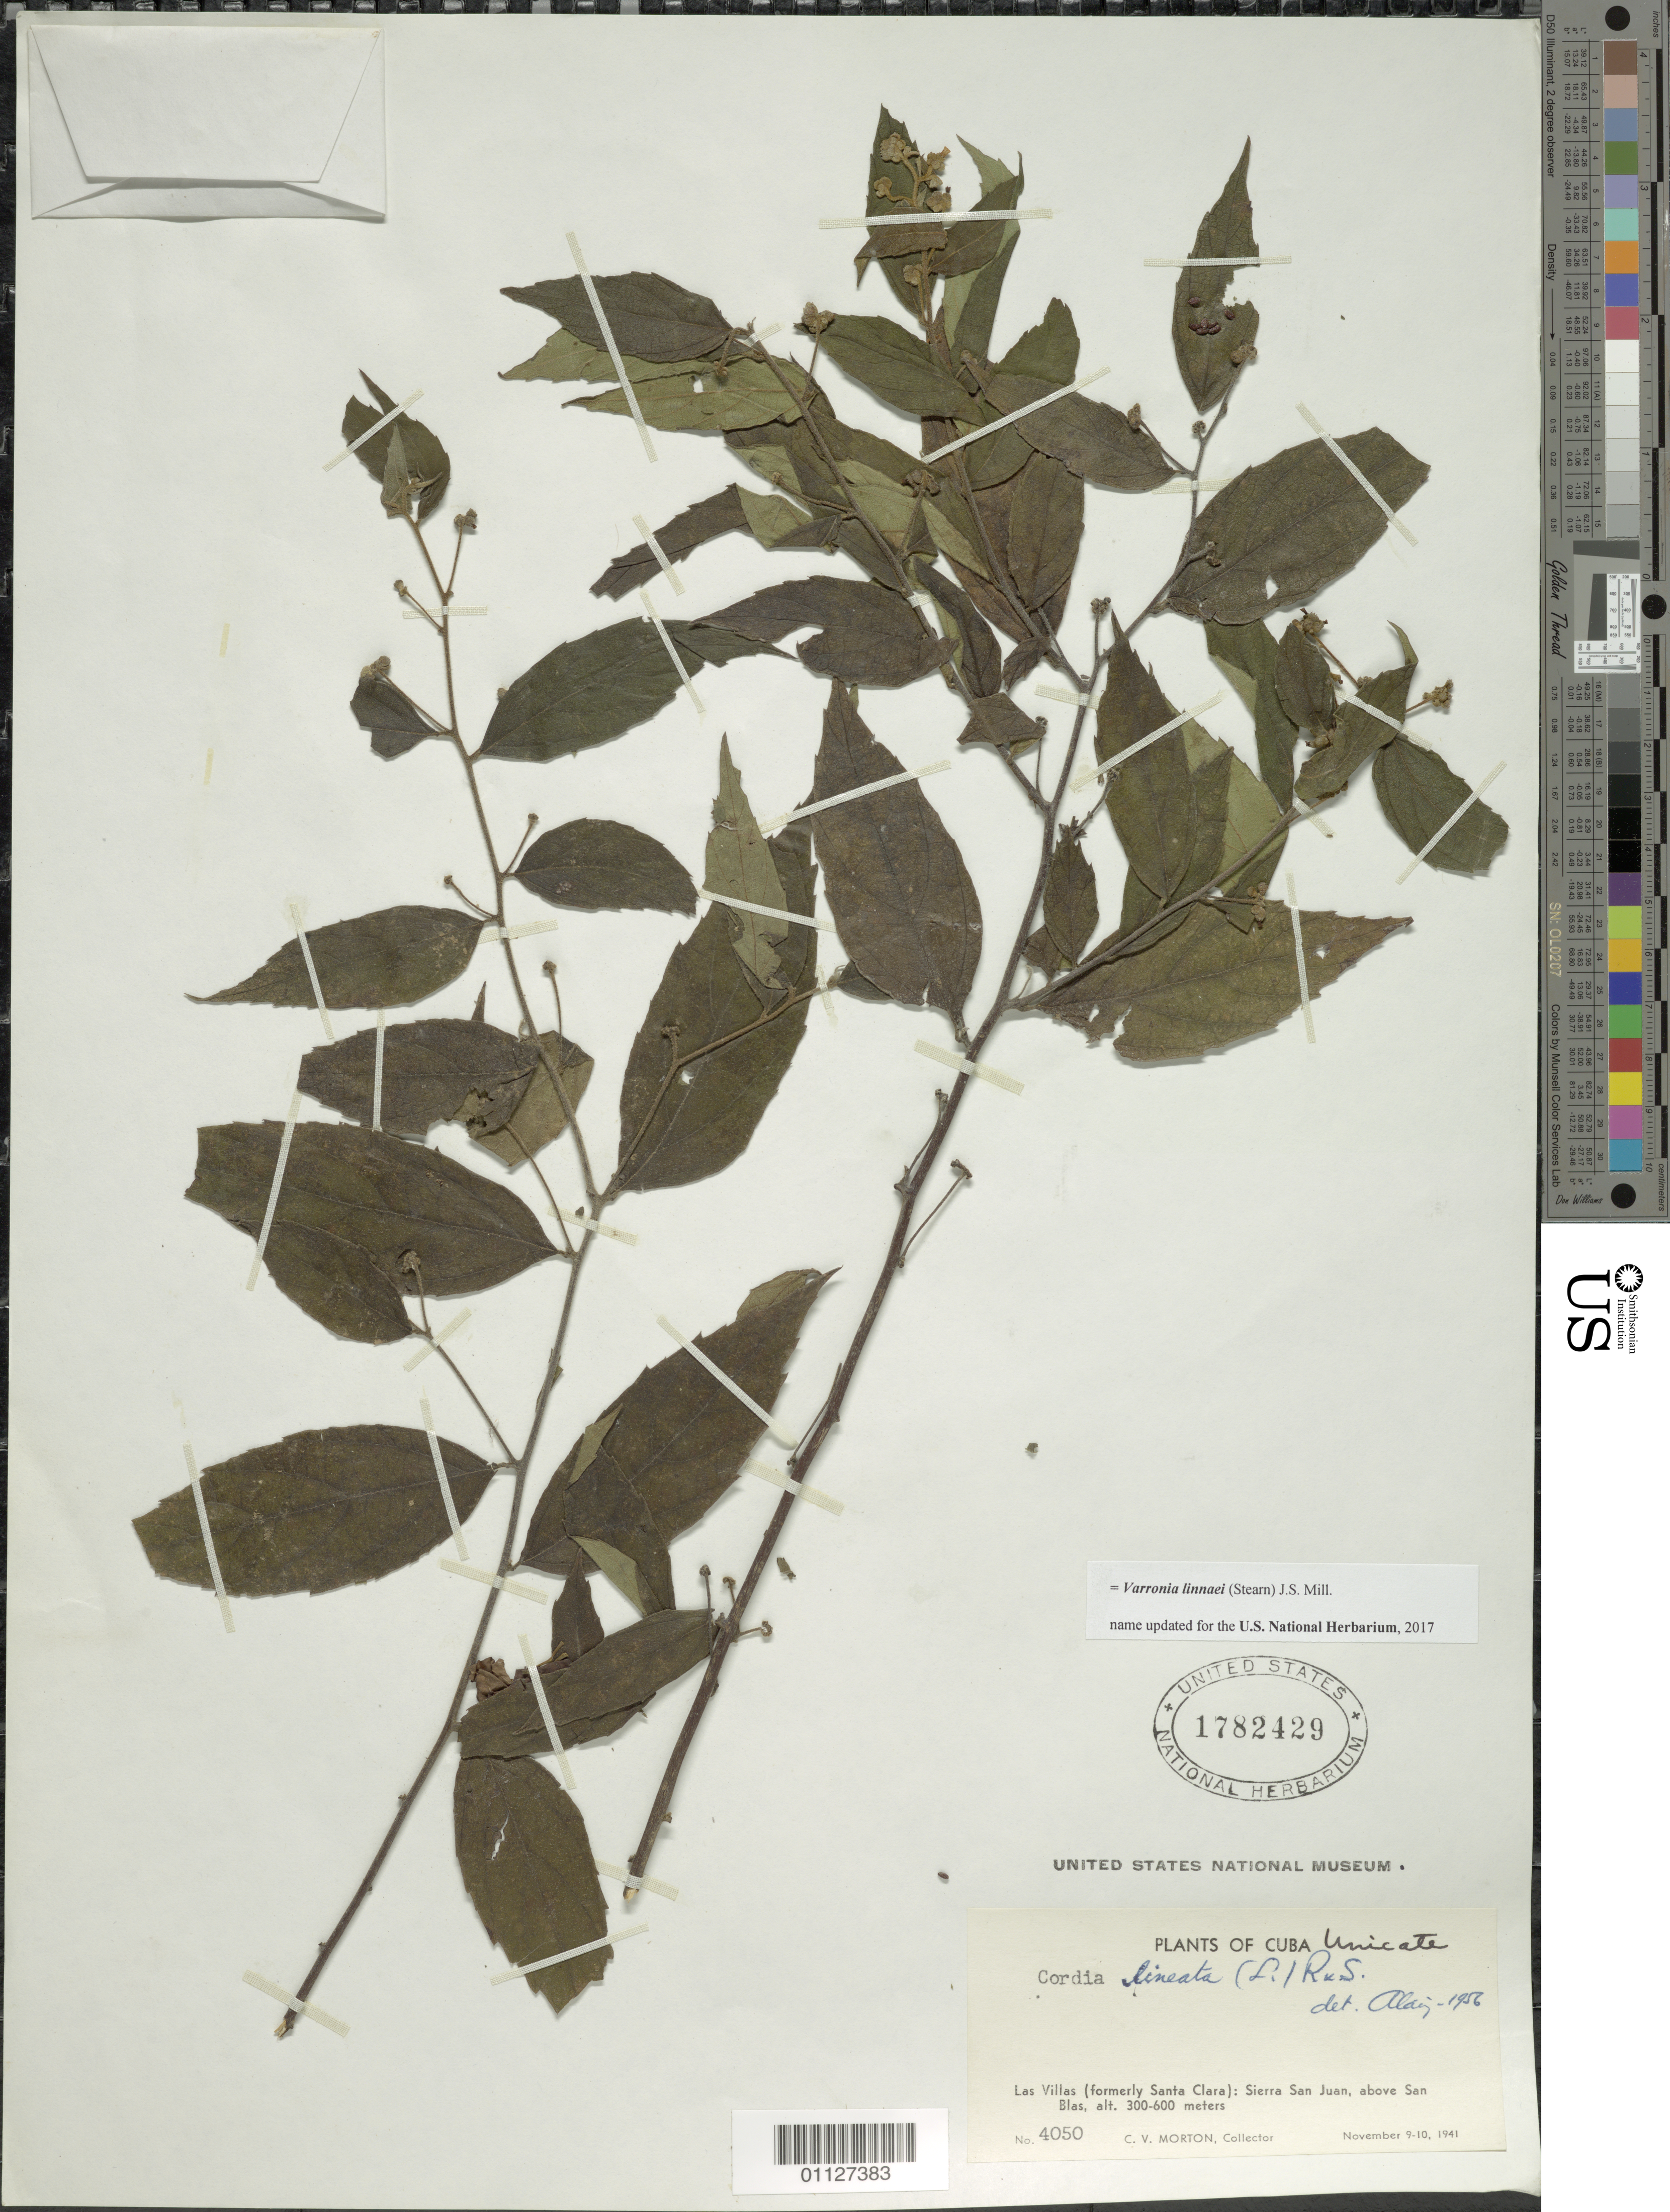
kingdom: Plantae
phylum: Tracheophyta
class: Magnoliopsida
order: Boraginales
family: Cordiaceae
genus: Varronia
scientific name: Varronia linnaei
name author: (Stearn) J.S. Mill.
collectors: C. V. Morton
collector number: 4050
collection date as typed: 09 Nov 1941 to 10 Nov 1941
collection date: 1941-11-09/1941-11-10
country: Cuba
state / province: Las Villas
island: Cuba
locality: Las Villas (formerly Santa Clara): Sierra San Juan, above San Blas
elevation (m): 300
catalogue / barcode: US 1782429